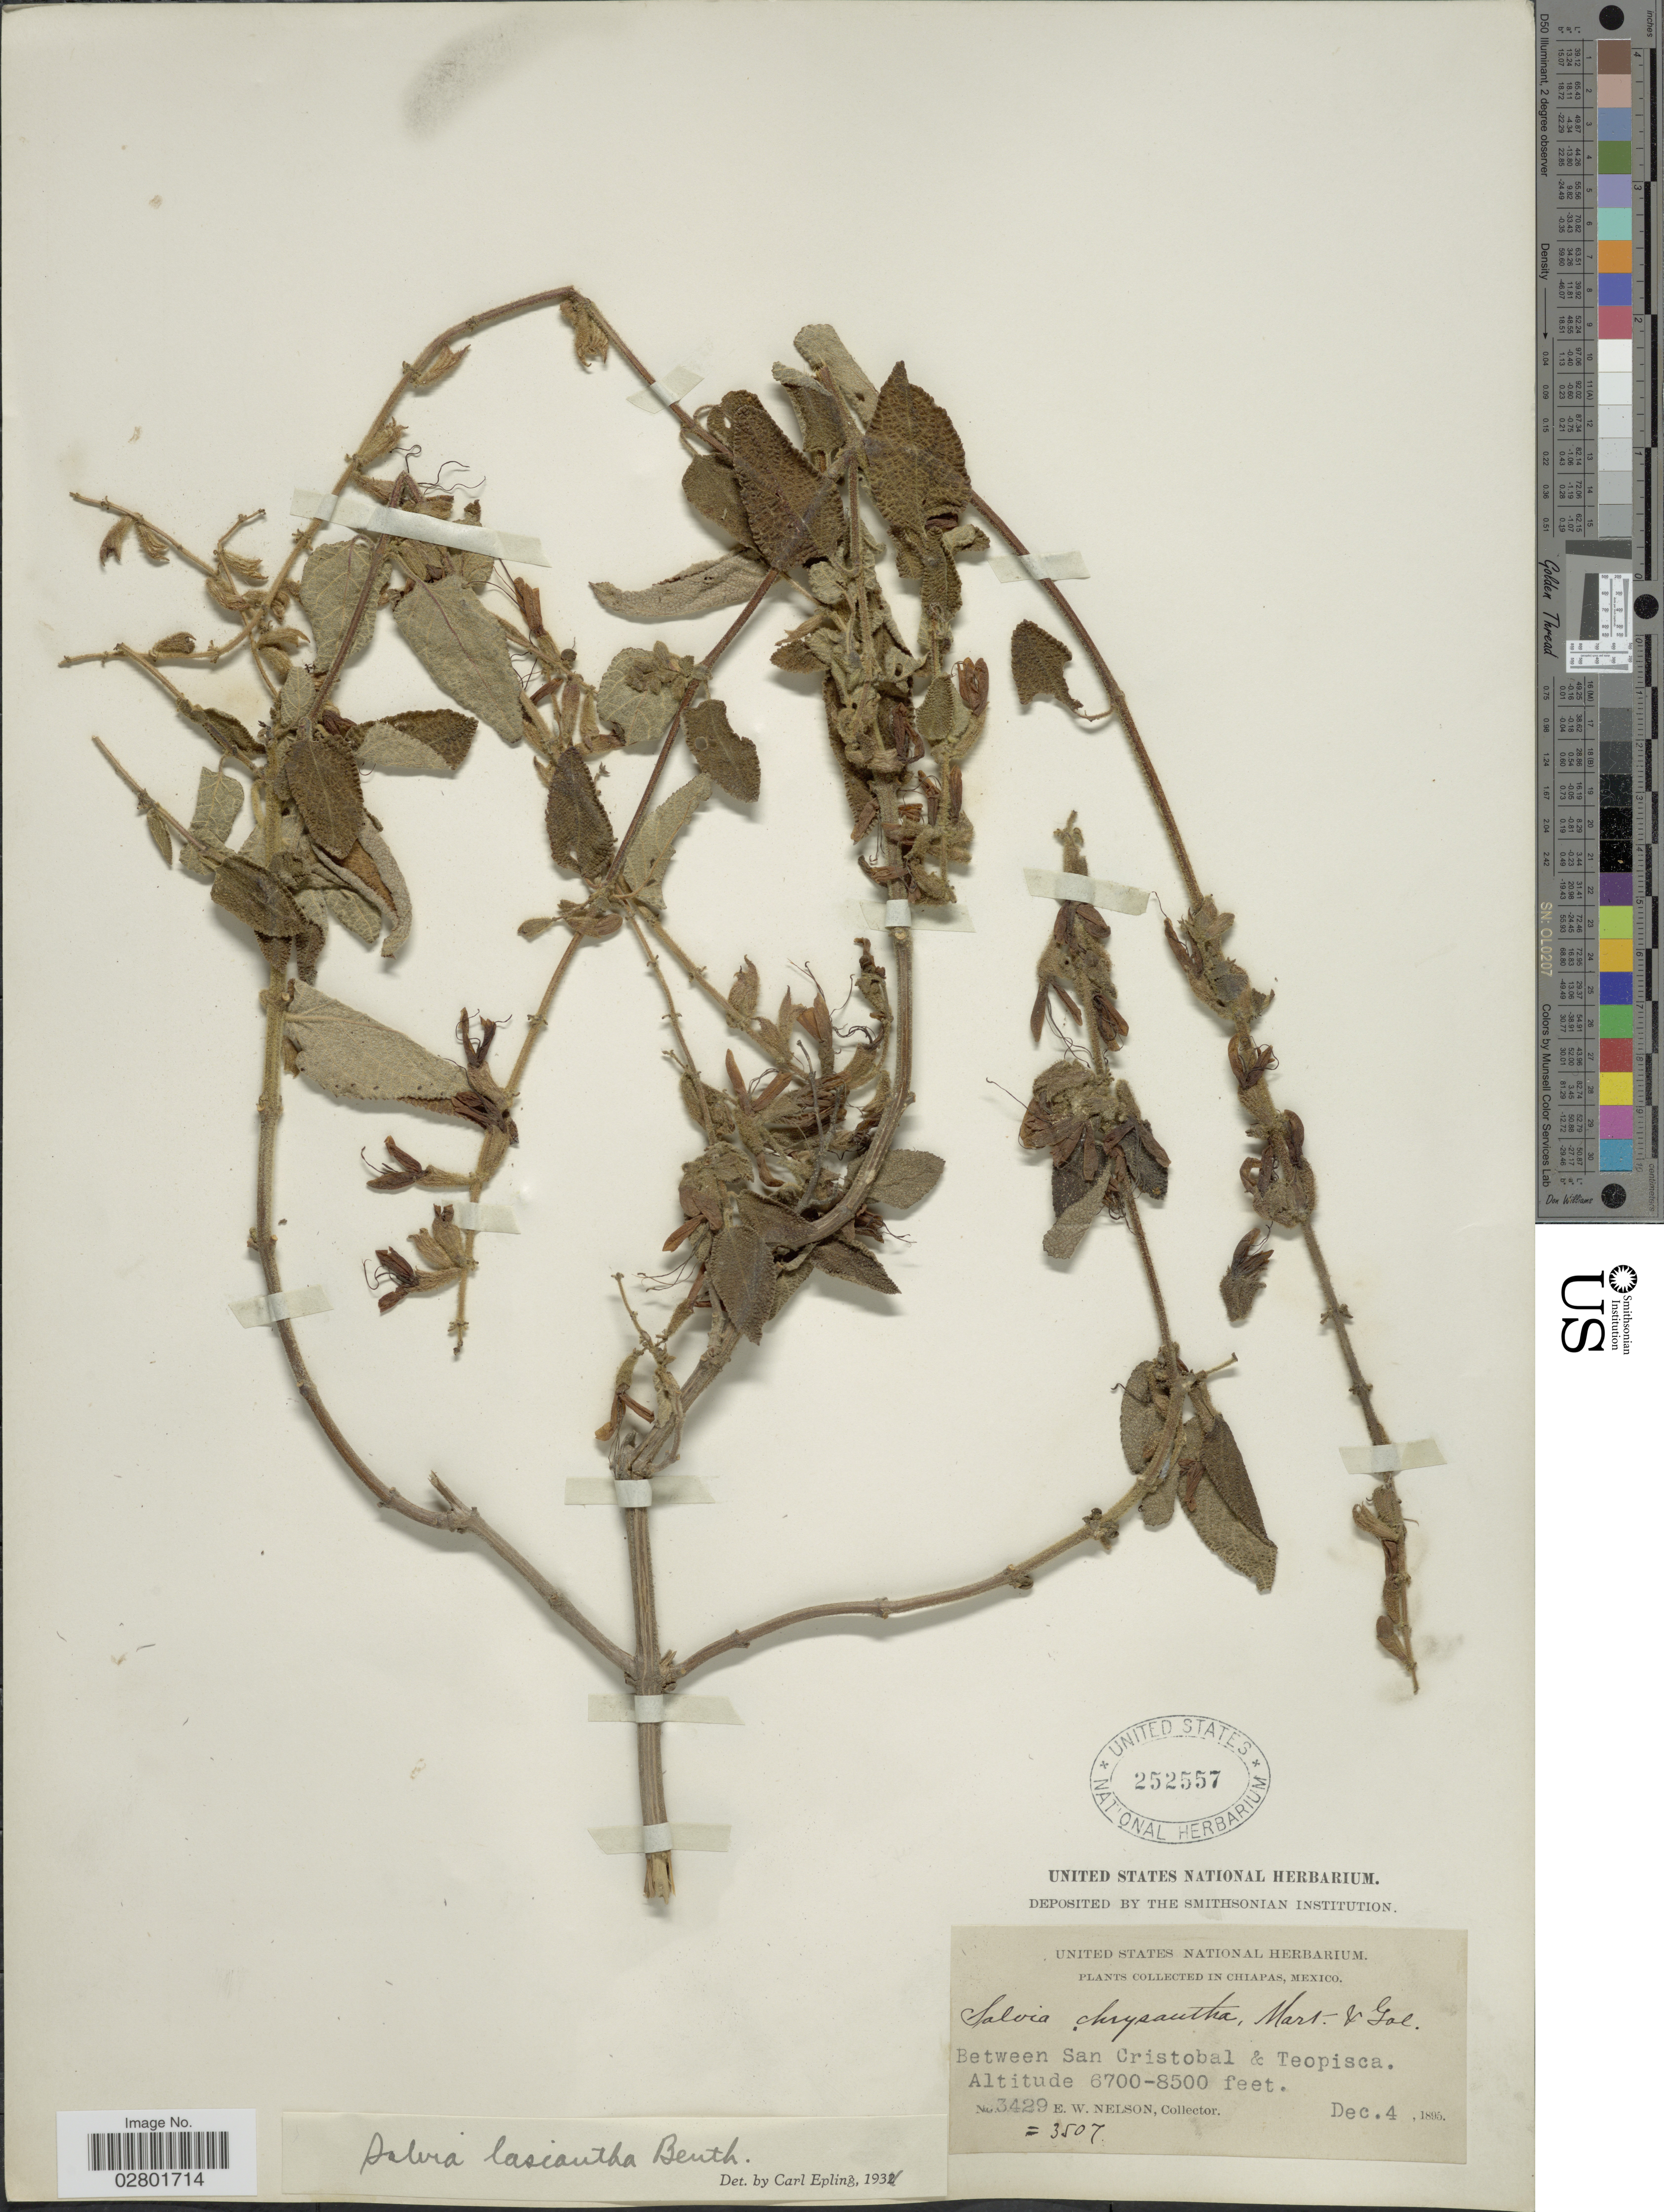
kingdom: Plantae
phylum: Tracheophyta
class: Magnoliopsida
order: Lamiales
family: Lamiaceae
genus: Salvia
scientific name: Salvia lasiantha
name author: Benth.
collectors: E. W. Nelson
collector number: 3429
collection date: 1895-12-04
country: Mexico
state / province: Chiapas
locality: Between San Cristobal & Teopisca.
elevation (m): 2042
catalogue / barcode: US 252557